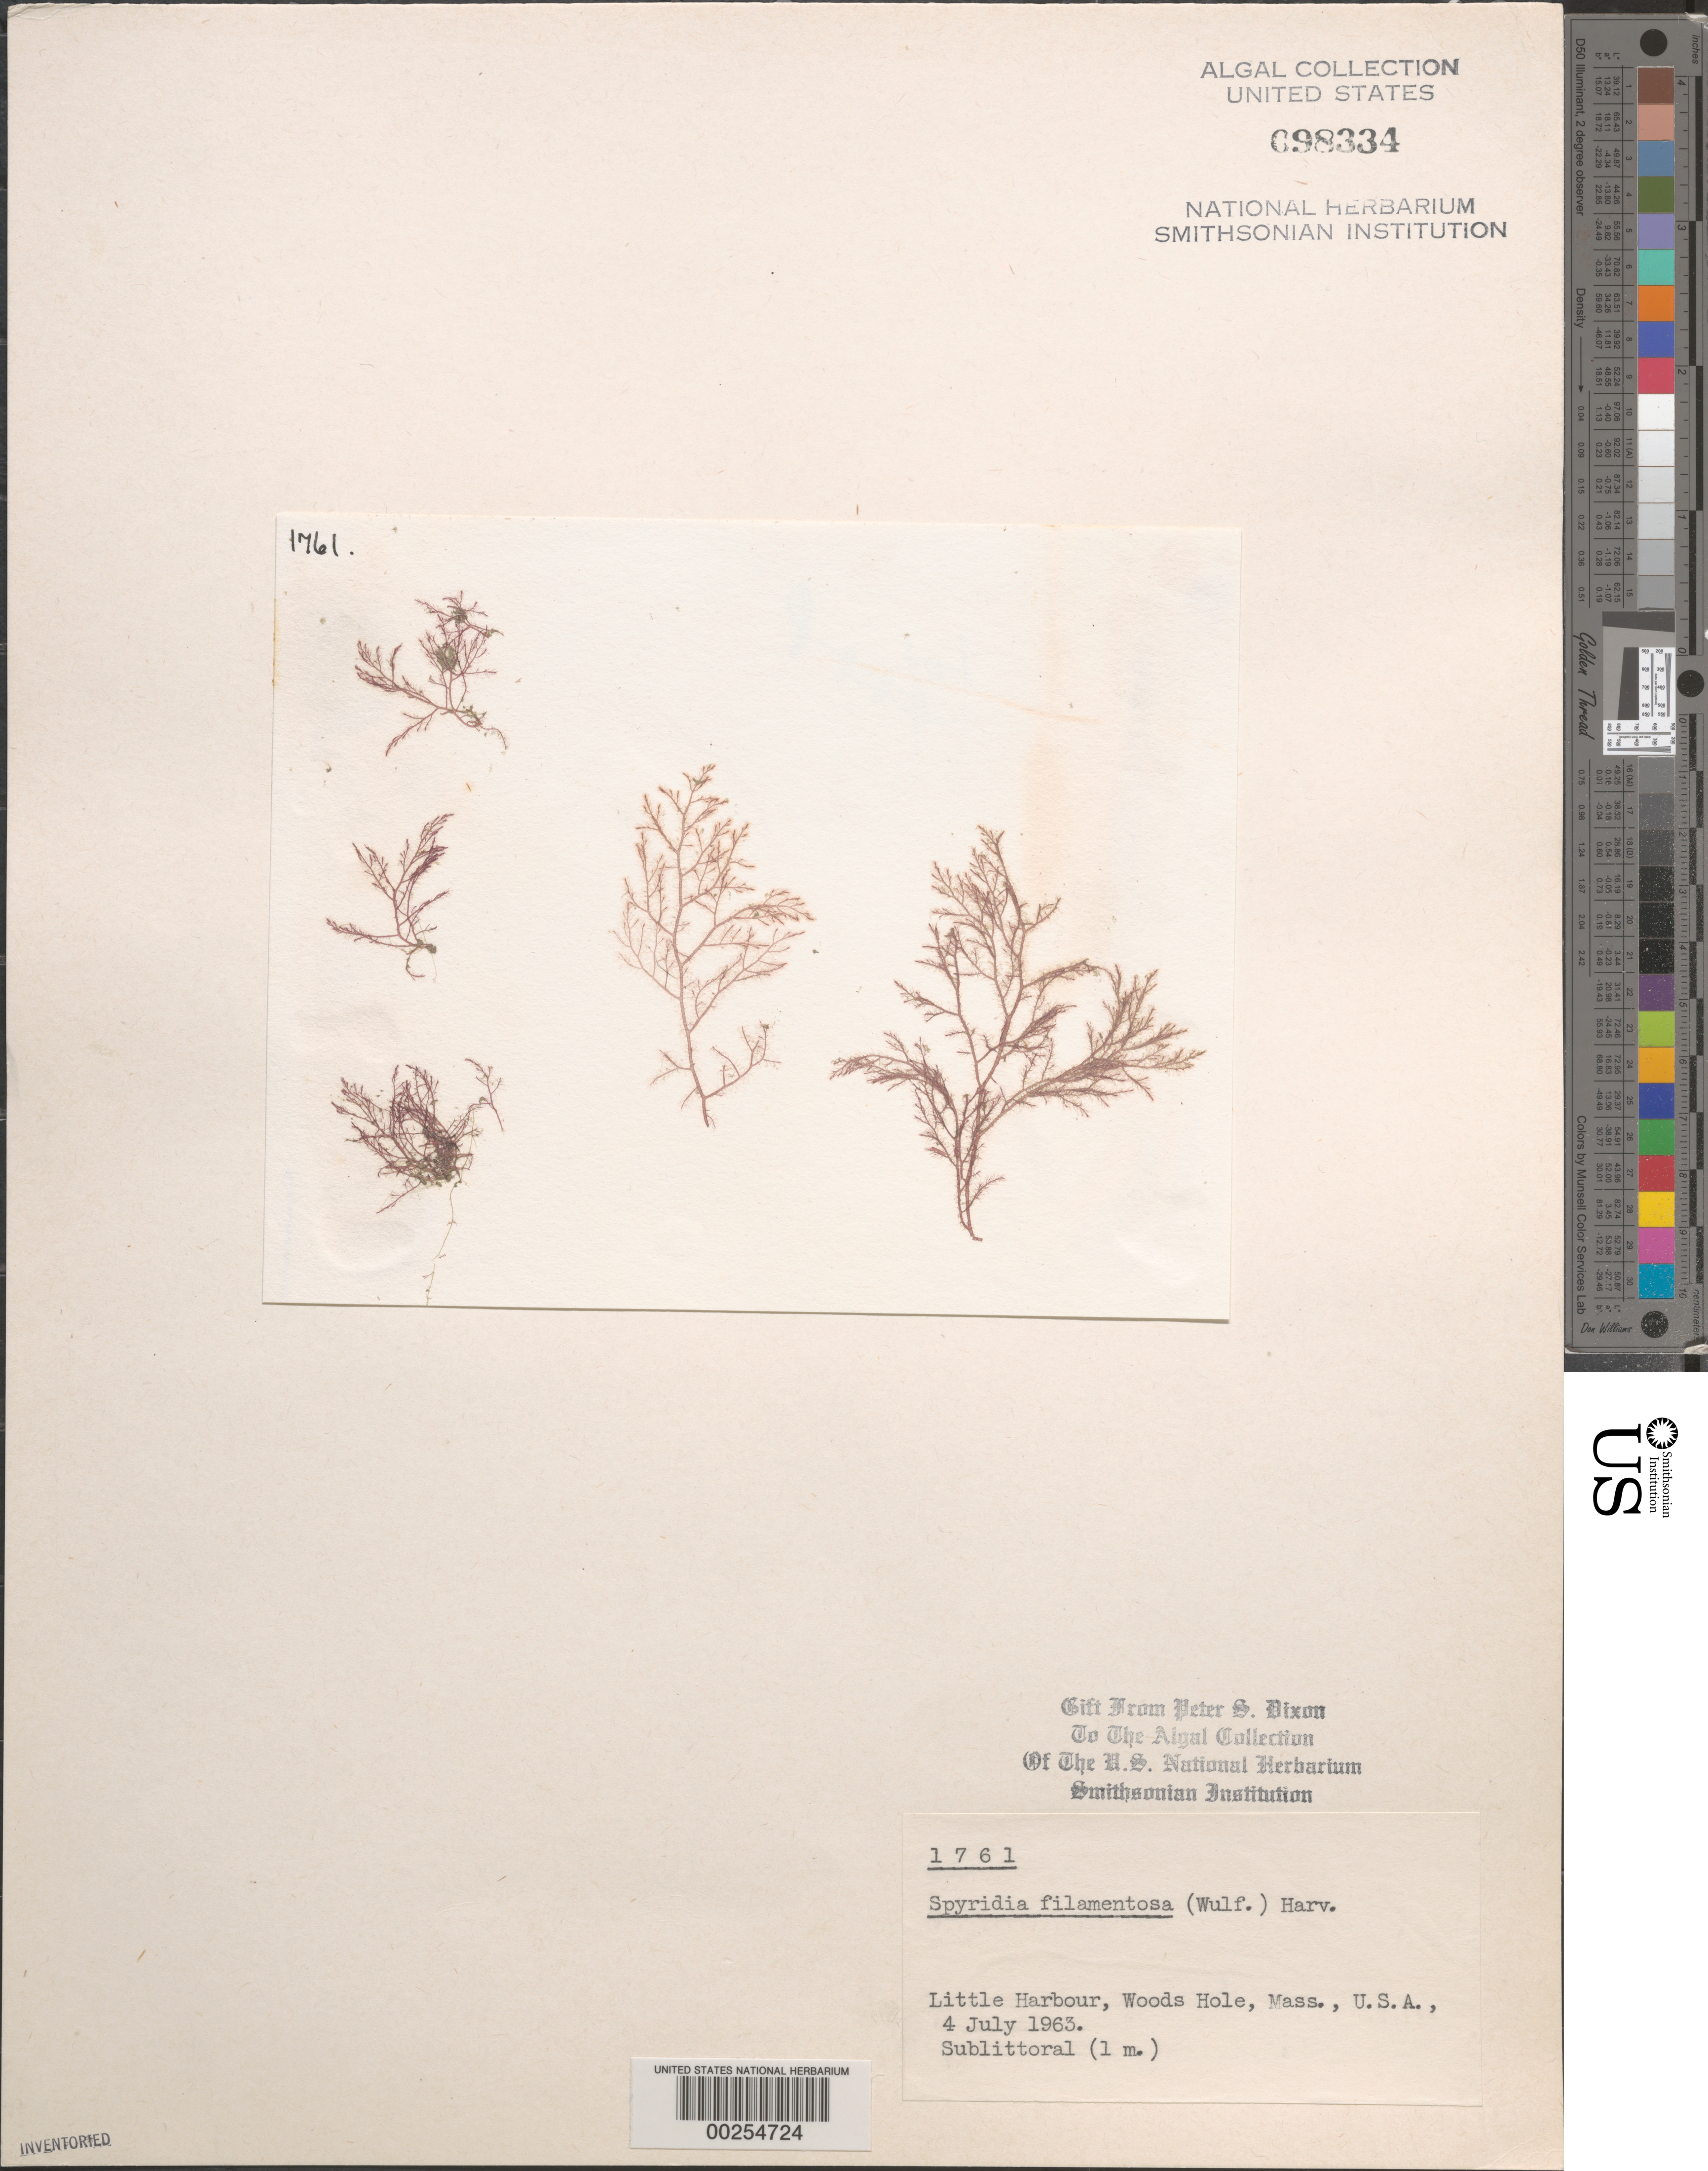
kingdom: Plantae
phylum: Rhodophyta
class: Florideophyceae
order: Ceramiales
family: Spyridiaceae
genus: Spyridia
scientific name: Spyridia filamentosa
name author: (Wulfen) Harv.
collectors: P. S. Dixon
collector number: PSD 1761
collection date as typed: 04 Jul 1963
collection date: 1963-07-04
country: United States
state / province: Massachusetts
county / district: Barnstable County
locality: Woods Hole, Little Harbor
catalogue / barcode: US 98334